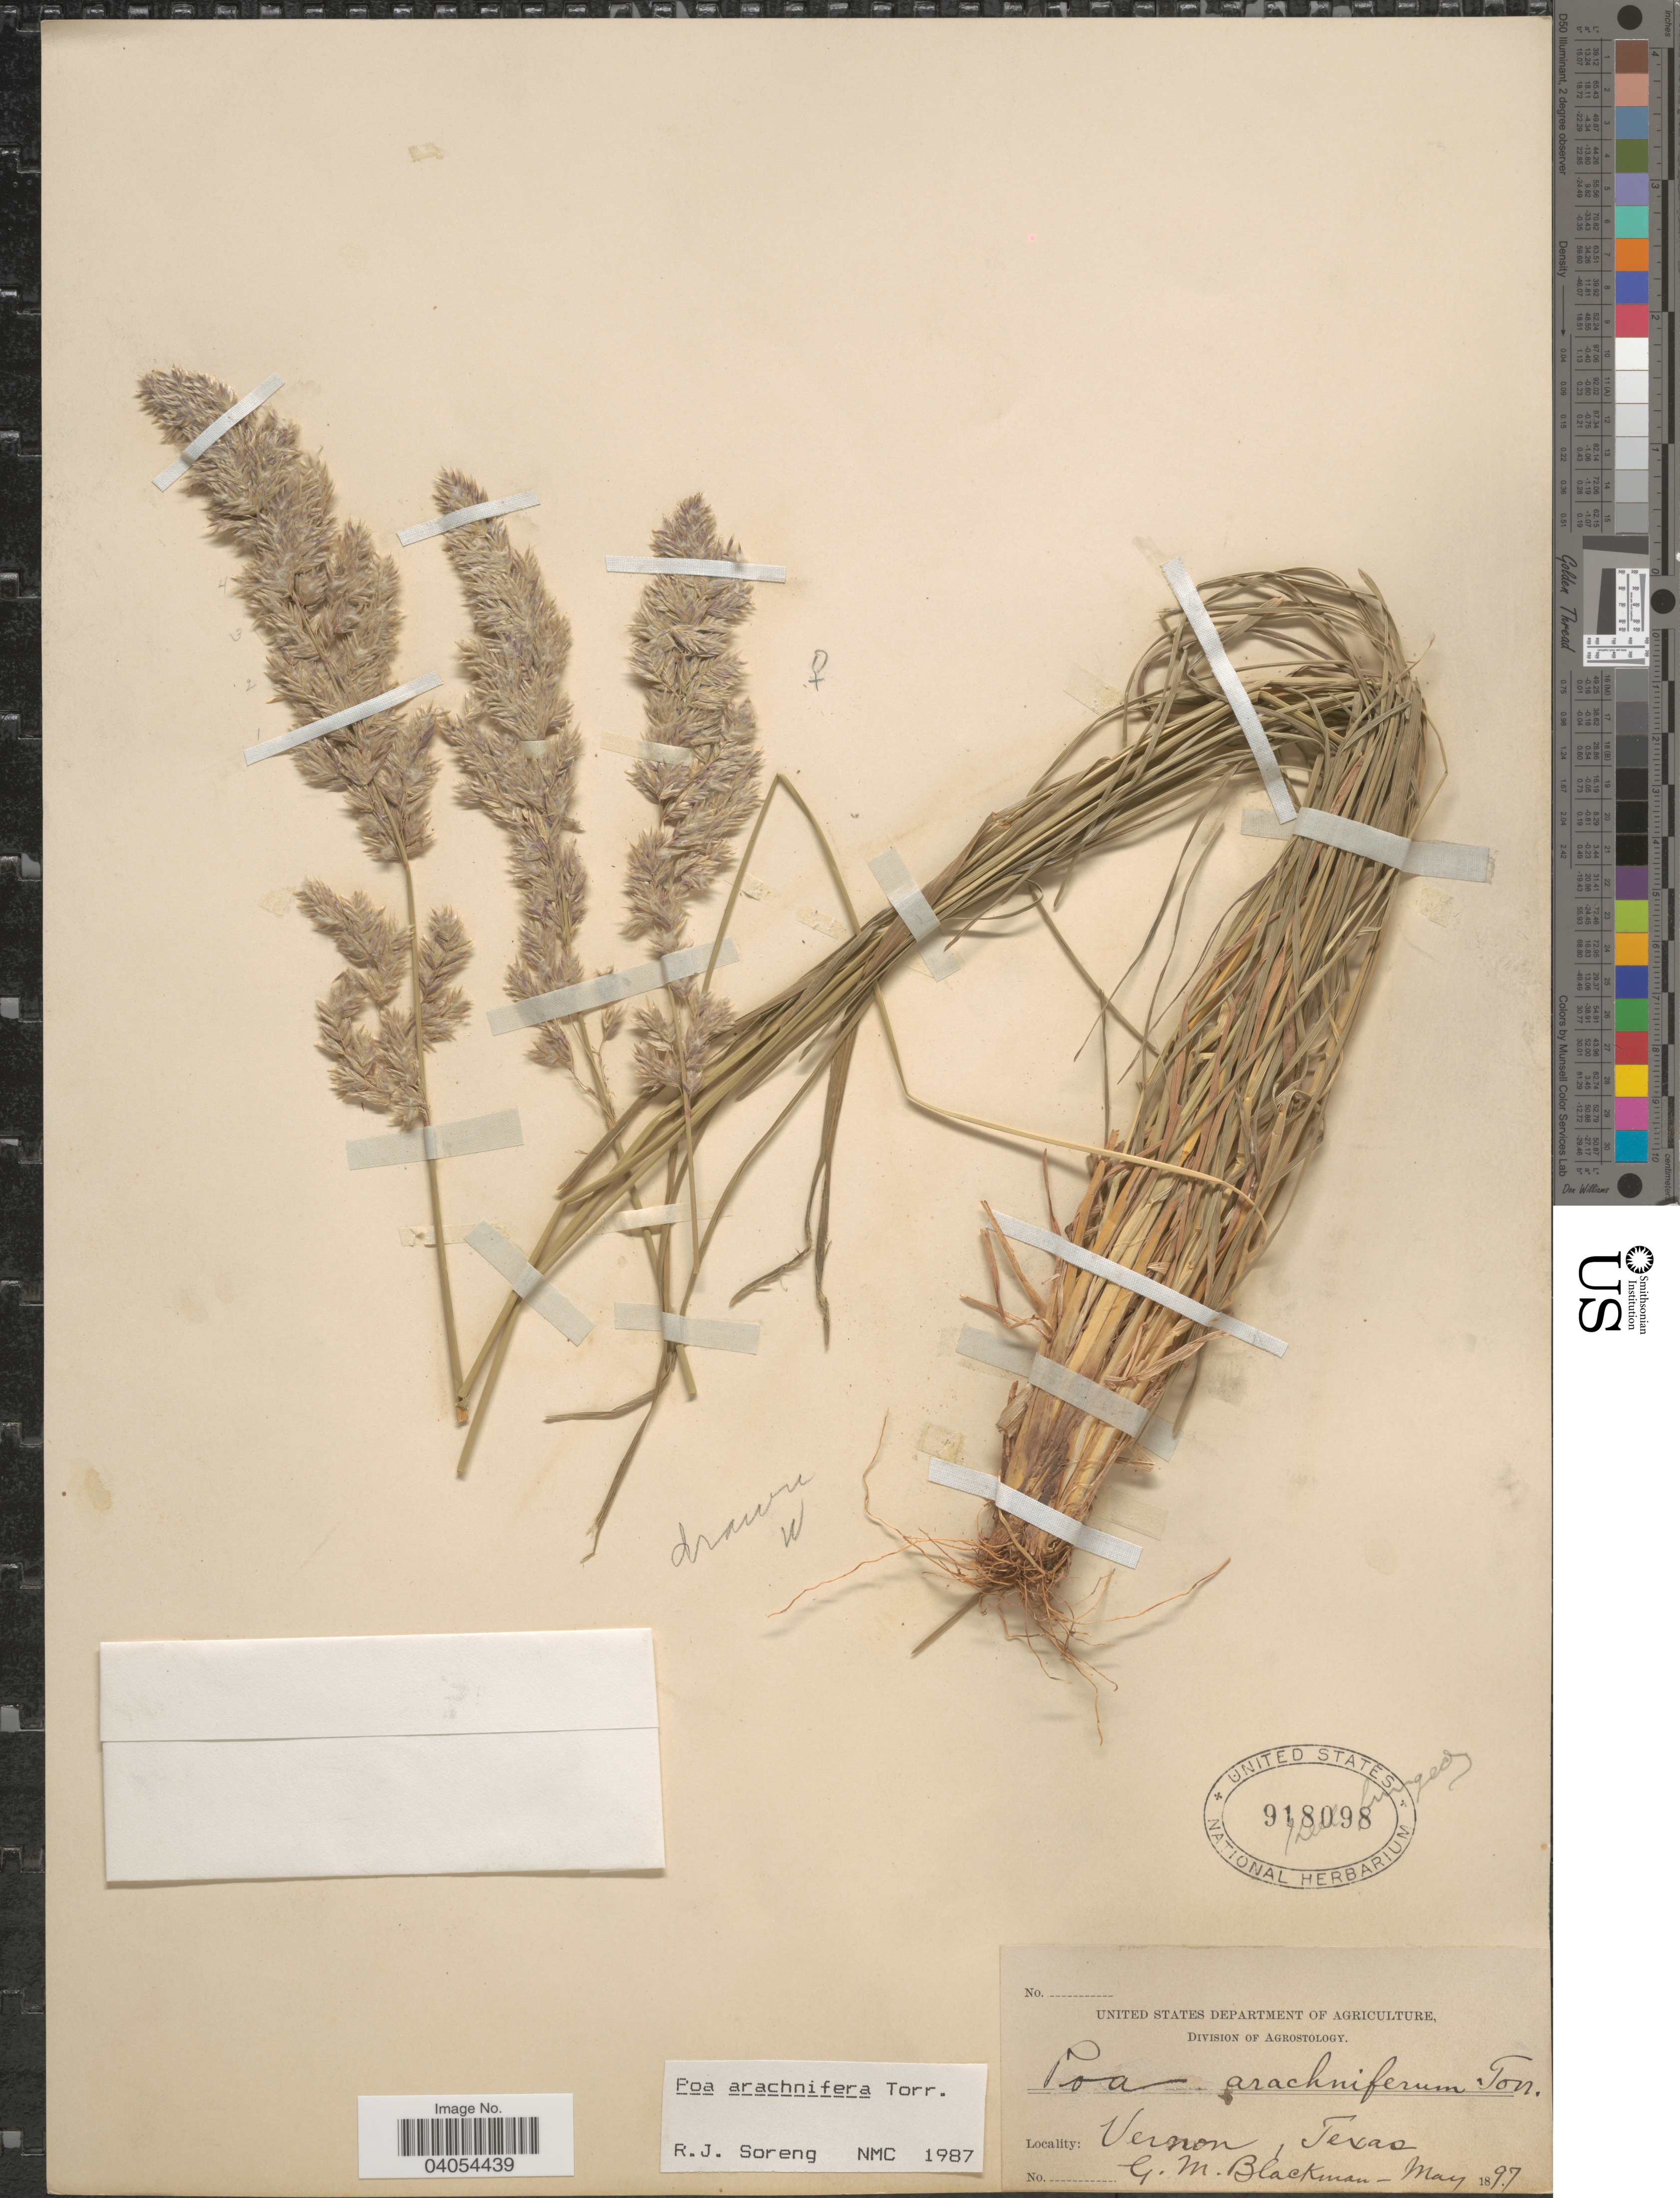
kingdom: Plantae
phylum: Tracheophyta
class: Liliopsida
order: Poales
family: Poaceae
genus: Poa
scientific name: Poa arachnifera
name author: Torr.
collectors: G. Blackman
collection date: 1897-05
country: United States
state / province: Texas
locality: Vernon.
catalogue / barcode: US 918098